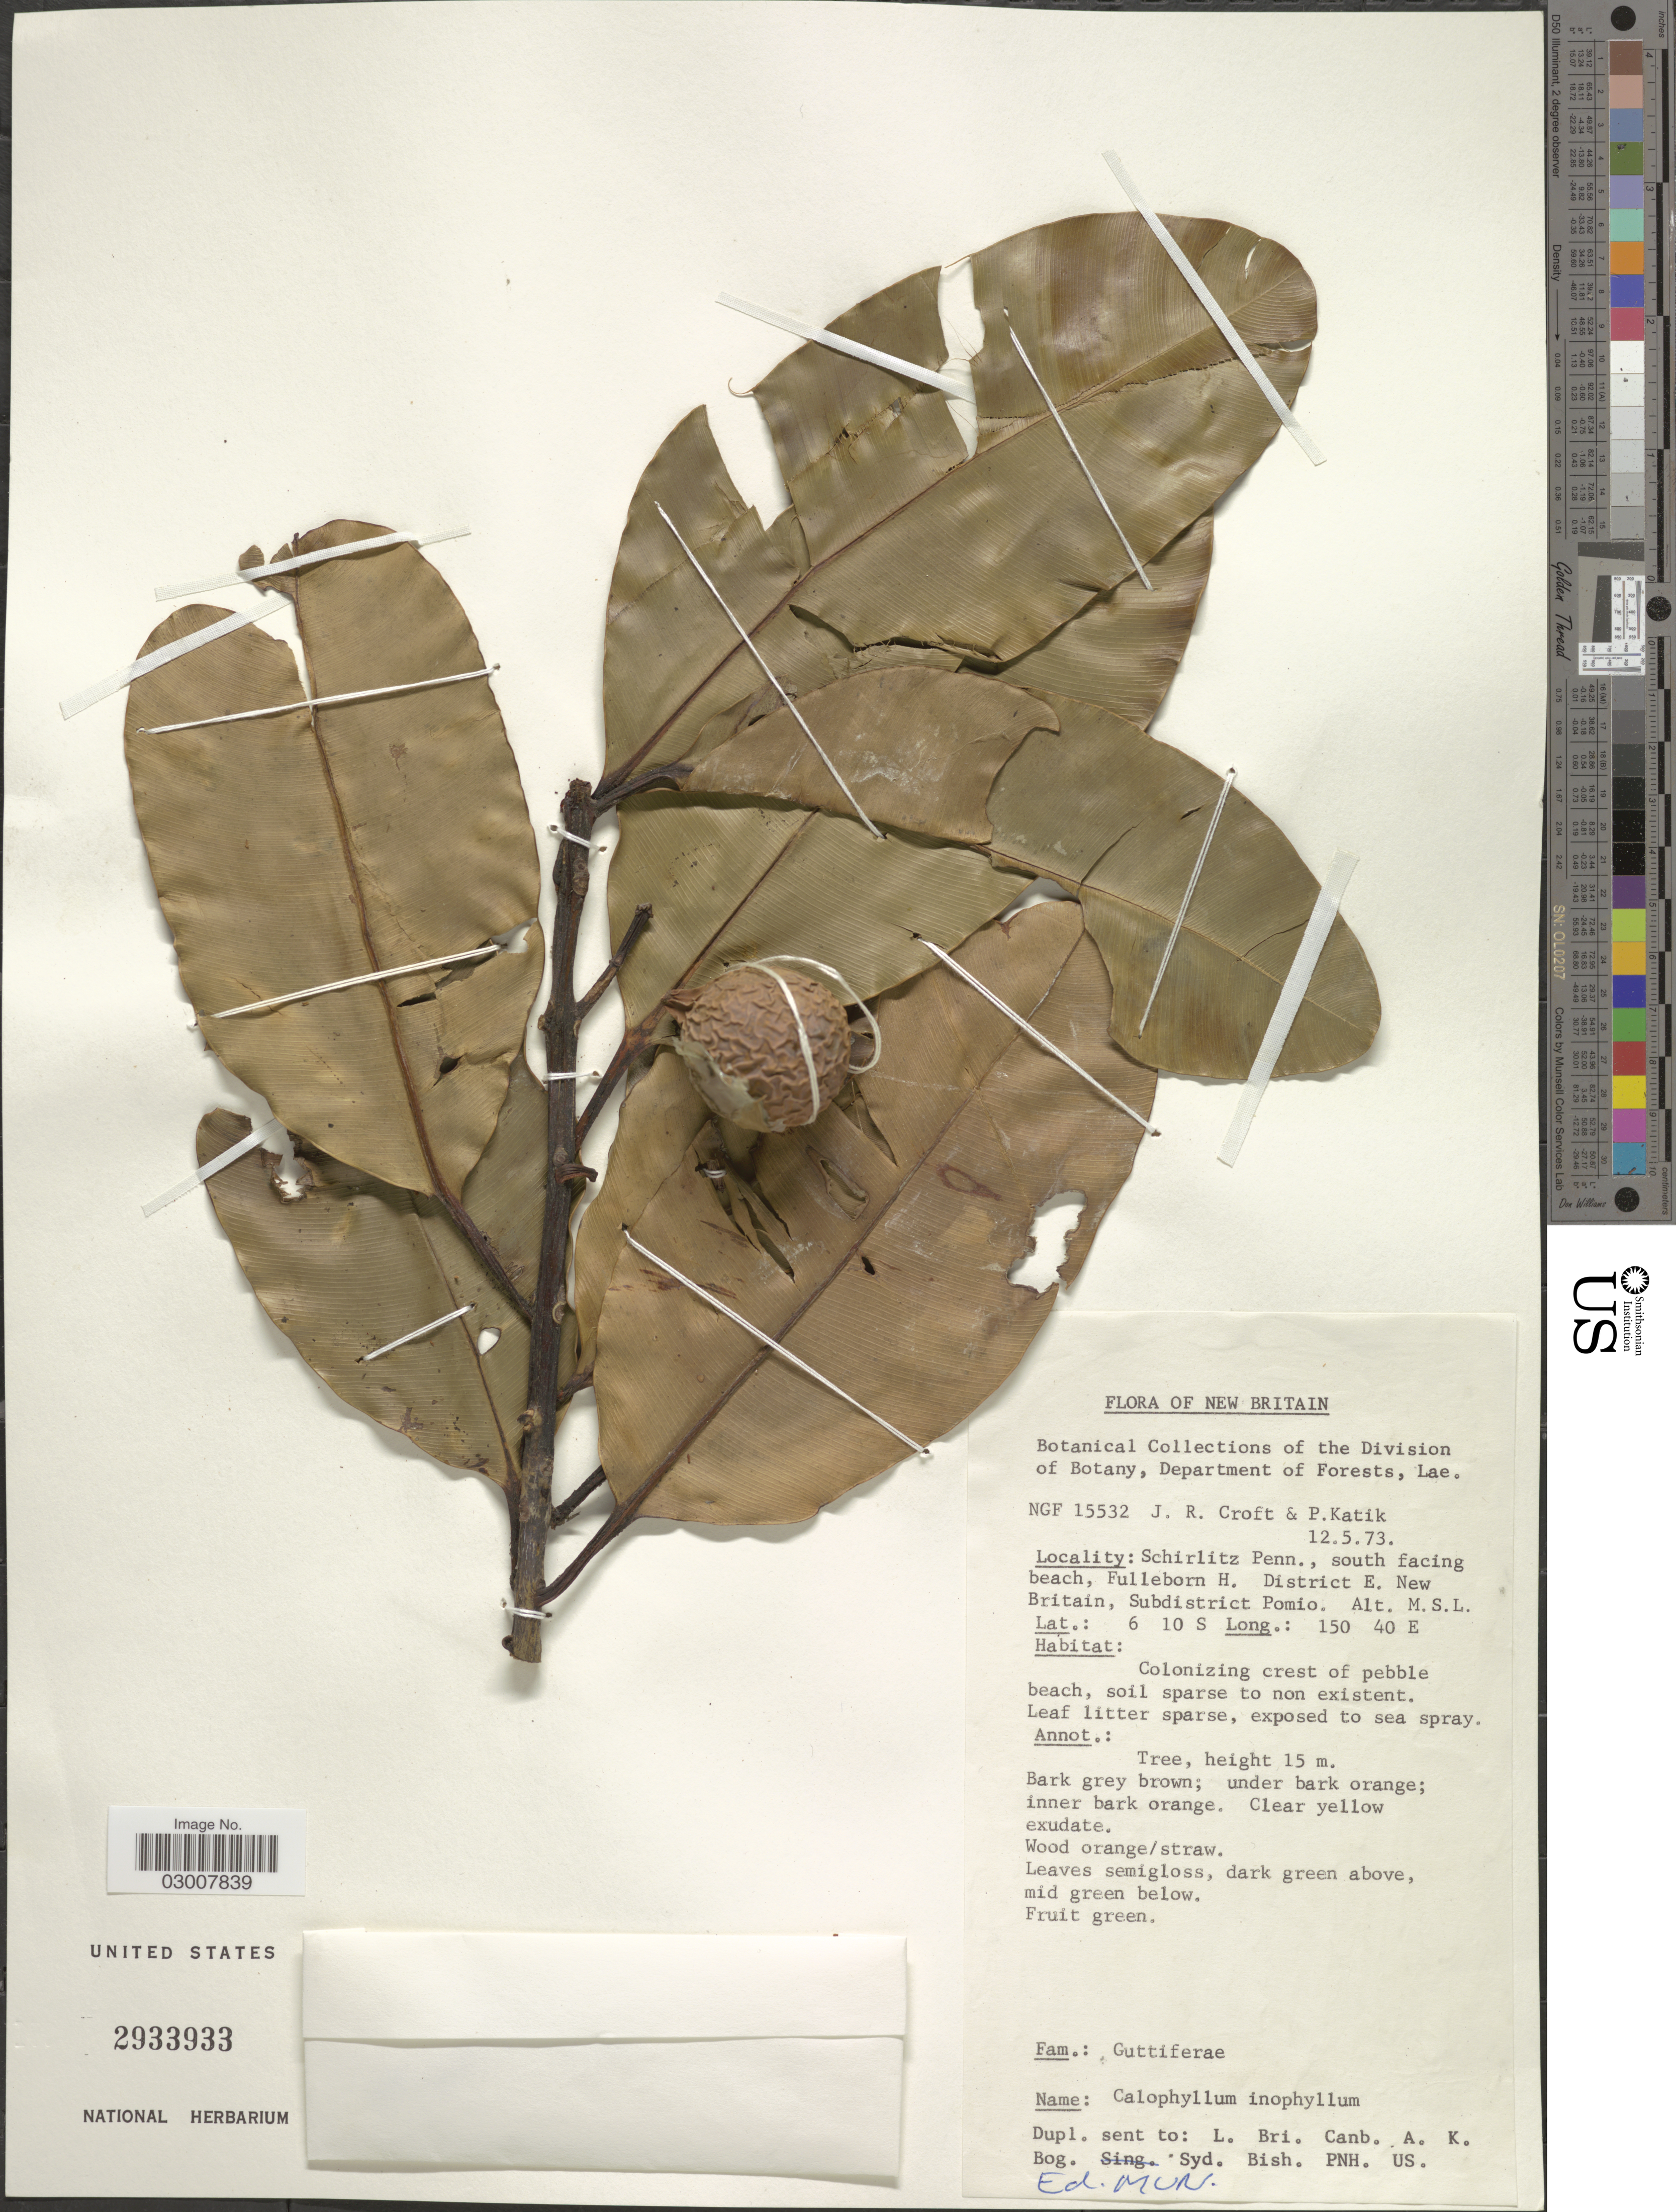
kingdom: Plantae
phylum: Tracheophyta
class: Magnoliopsida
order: Malpighiales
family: Calophyllaceae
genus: Calophyllum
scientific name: Calophyllum inophyllum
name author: L.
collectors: J. R. Croft & P. Katik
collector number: NGF 15532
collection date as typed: Transcribed d/m/y: 12/5/73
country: Papua New Guinea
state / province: East New Britain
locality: New Britain. Schirlitz Penn., south facing beach, Fulleborn H. District E. New Britain, Subdistrict Pomio.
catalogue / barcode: US 2933933